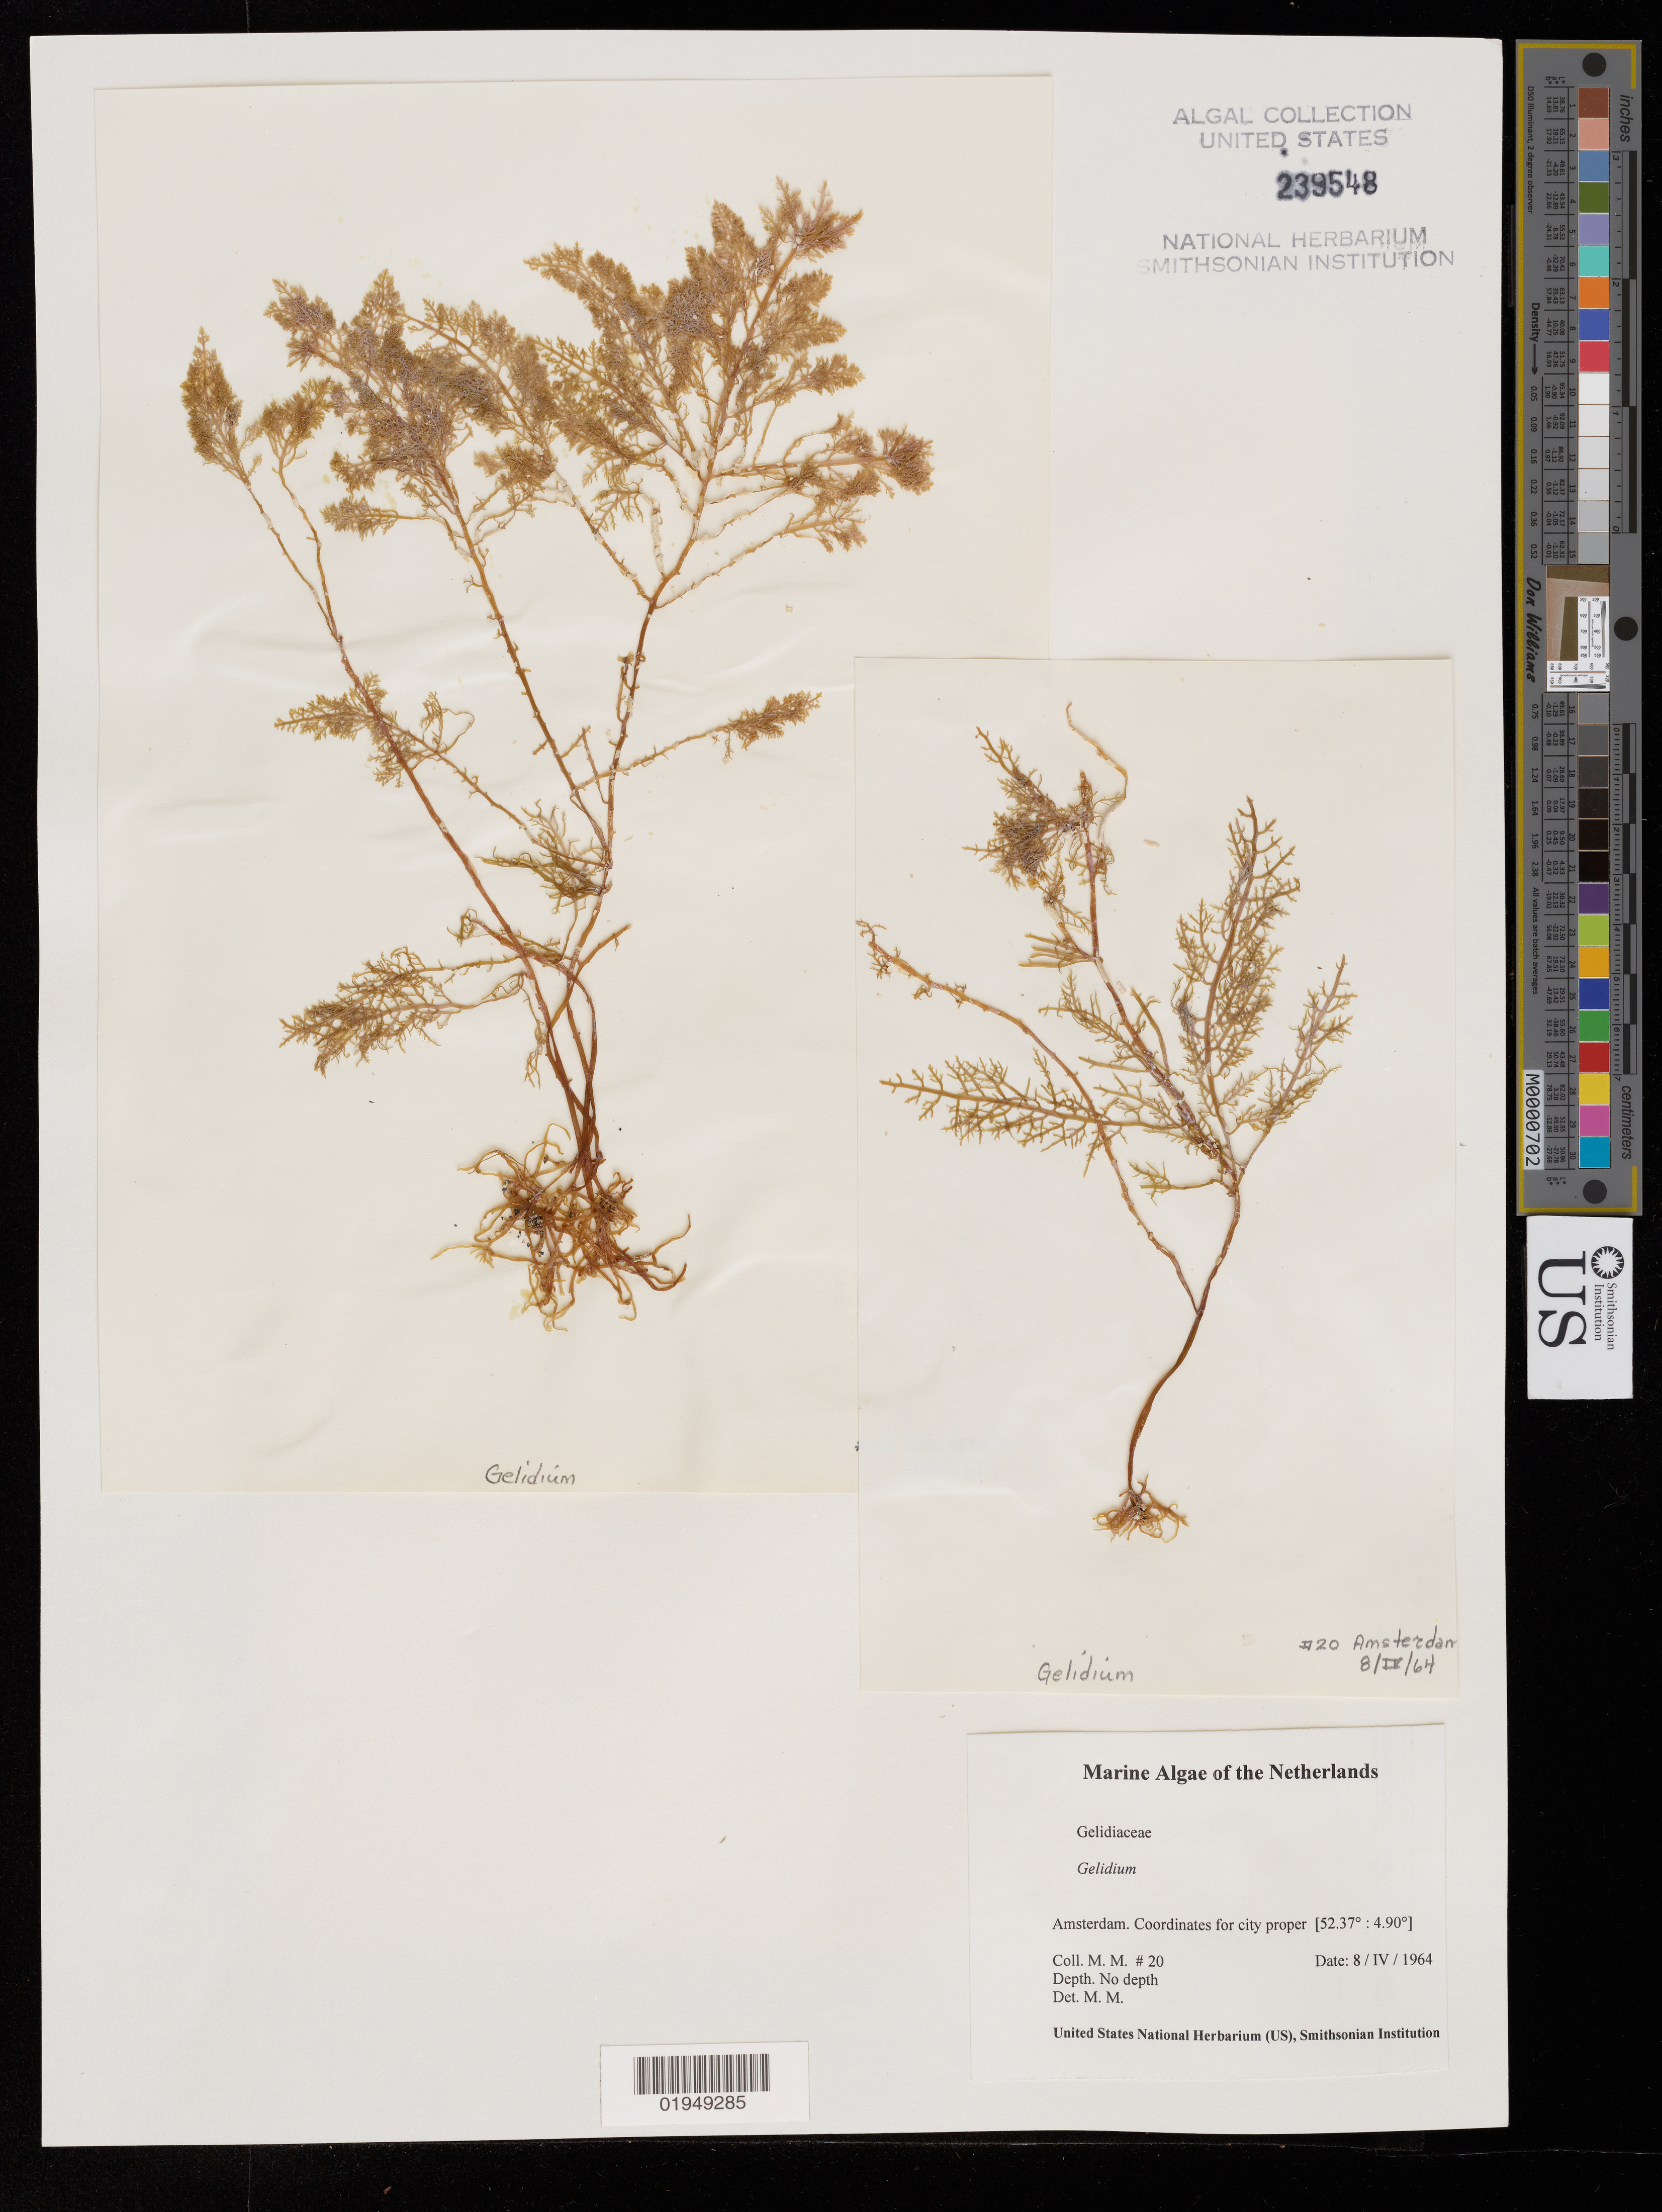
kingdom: Plantae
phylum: Rhodophyta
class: Florideophyceae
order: Gelidiales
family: Gelidiaceae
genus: Gelidium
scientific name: Gelidium sp.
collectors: M. M.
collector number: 20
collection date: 1964-04-08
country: Netherlands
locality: Amsterdam. Coordinates for city proper [52.37° : 4.90°]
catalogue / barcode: US 239548